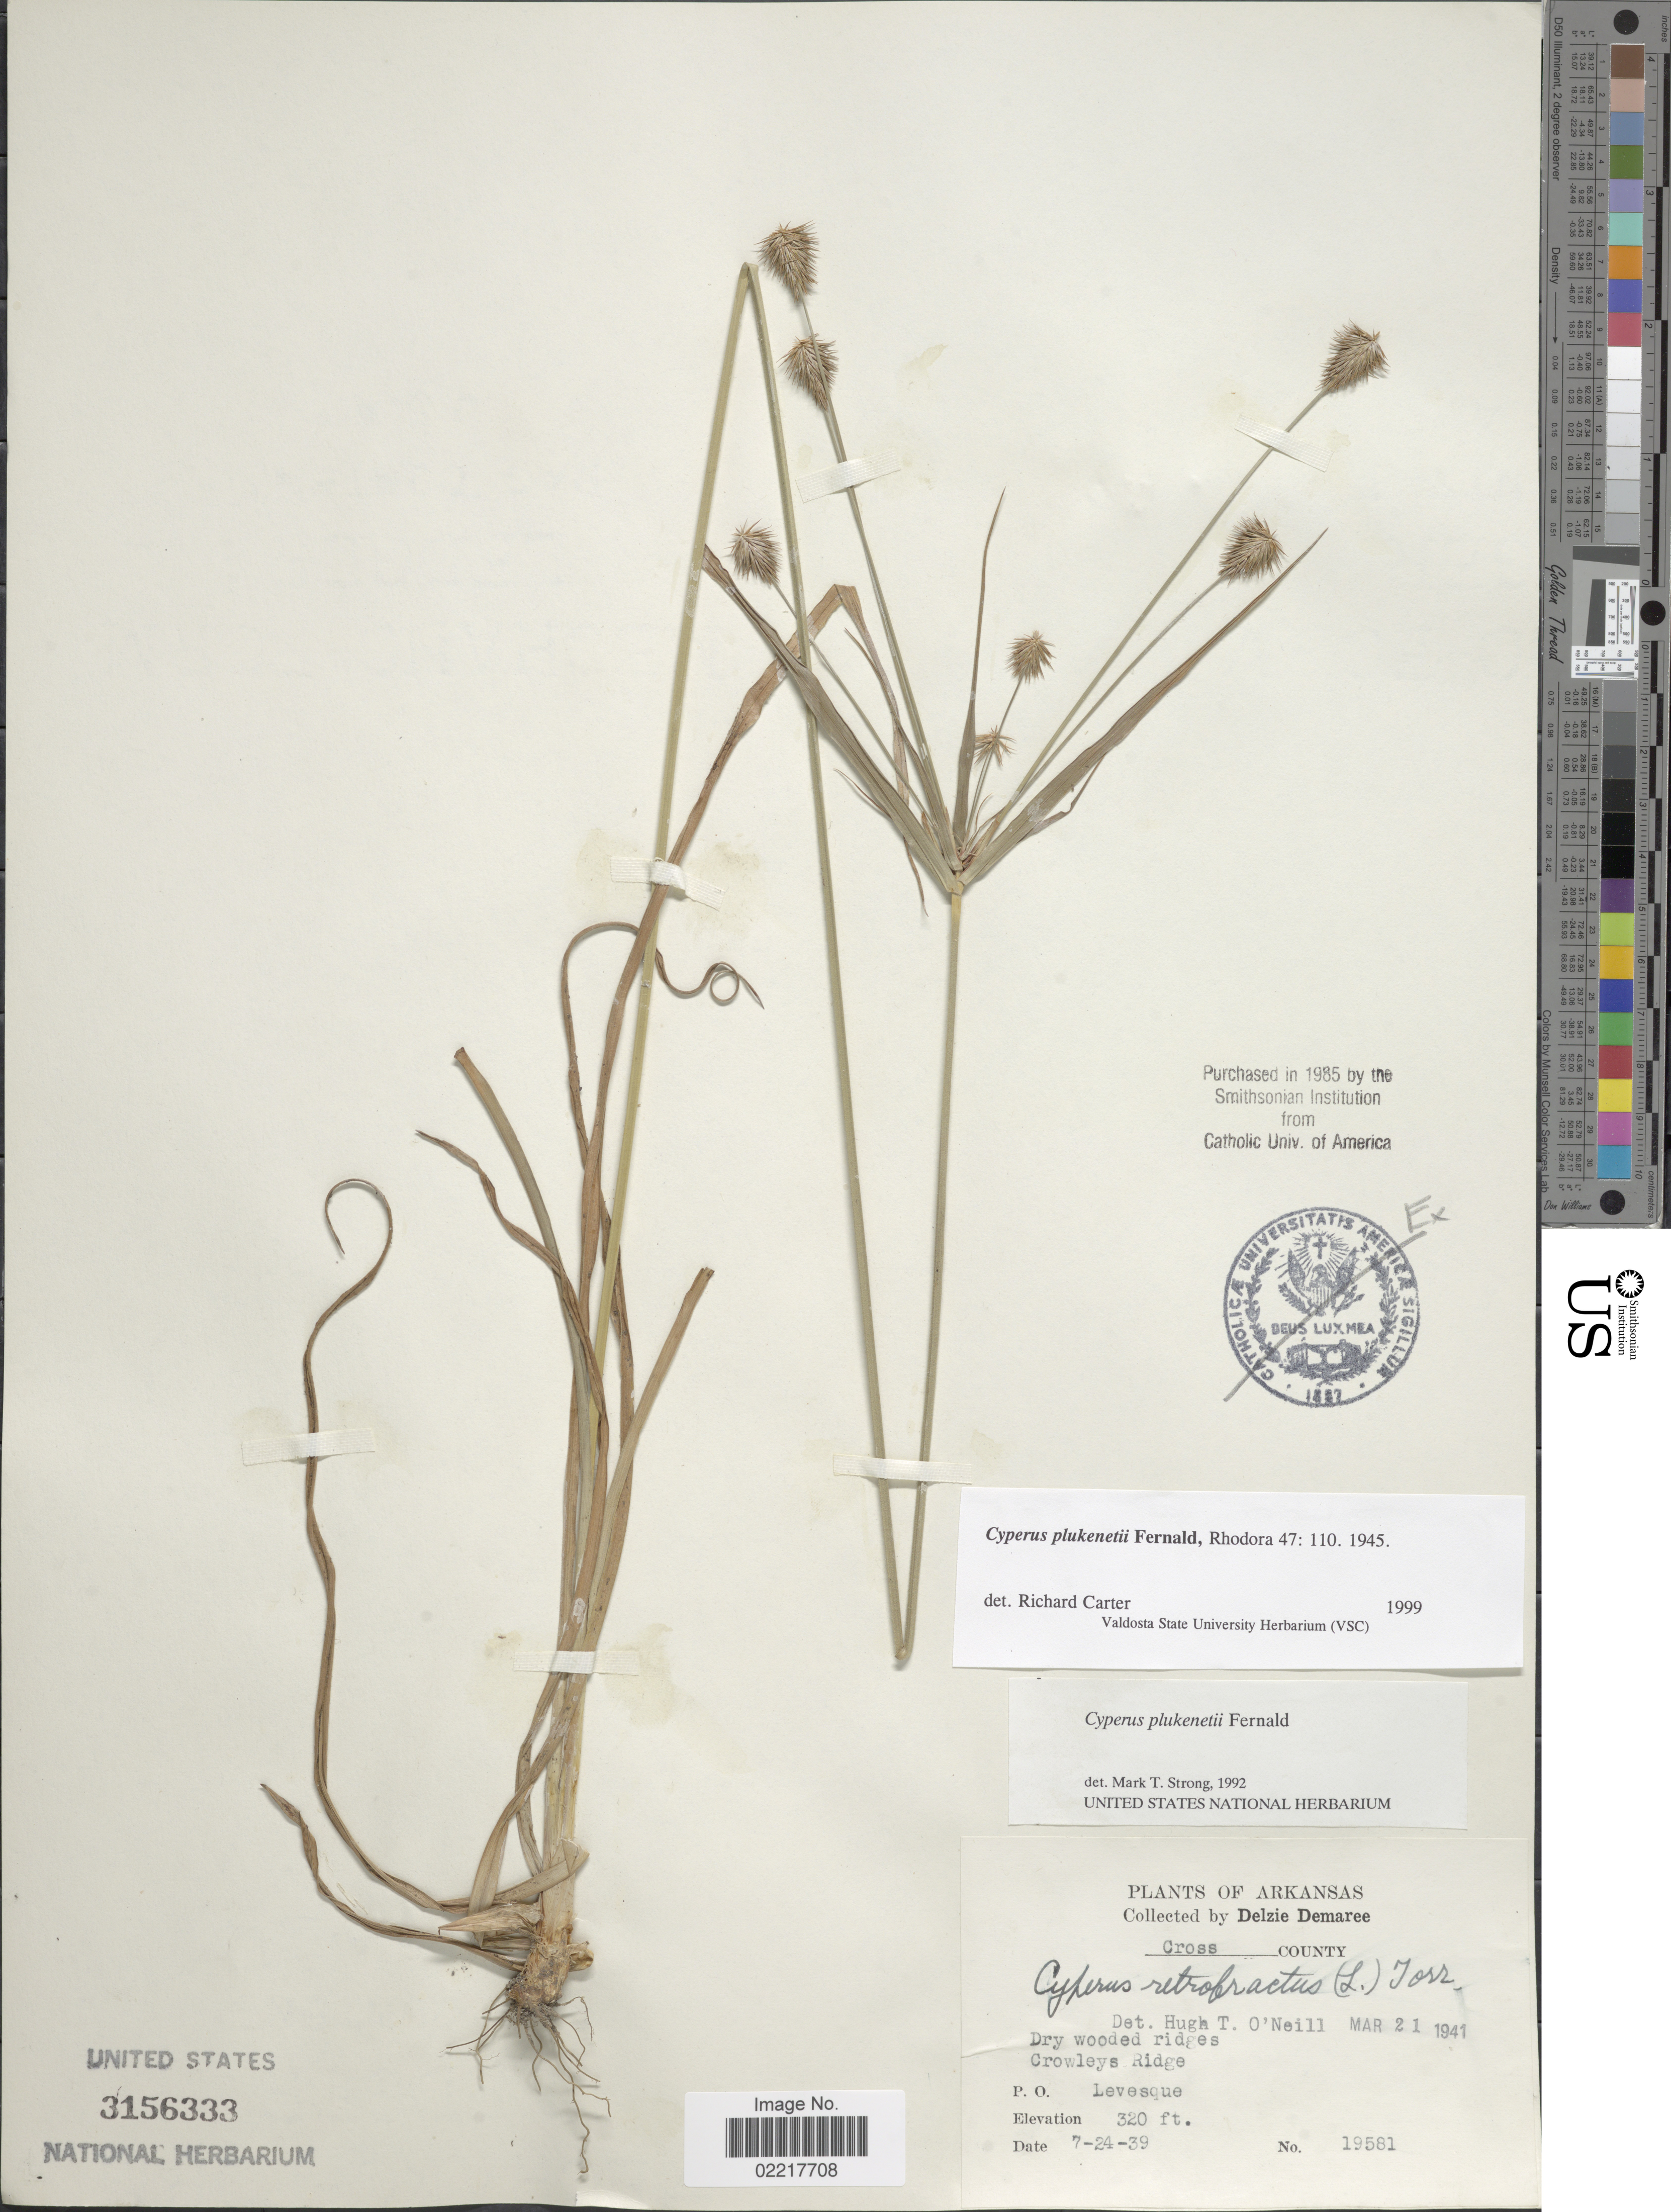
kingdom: Plantae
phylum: Tracheophyta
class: Liliopsida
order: Poales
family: Cyperaceae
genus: Cyperus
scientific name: Cyperus plukenetii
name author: Fernald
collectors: D. Demaree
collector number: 19581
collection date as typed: Transcribed d/m/y: 24/7/39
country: United States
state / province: Arkansas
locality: Cross County, P. O. Levesque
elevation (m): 98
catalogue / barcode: US 3156333